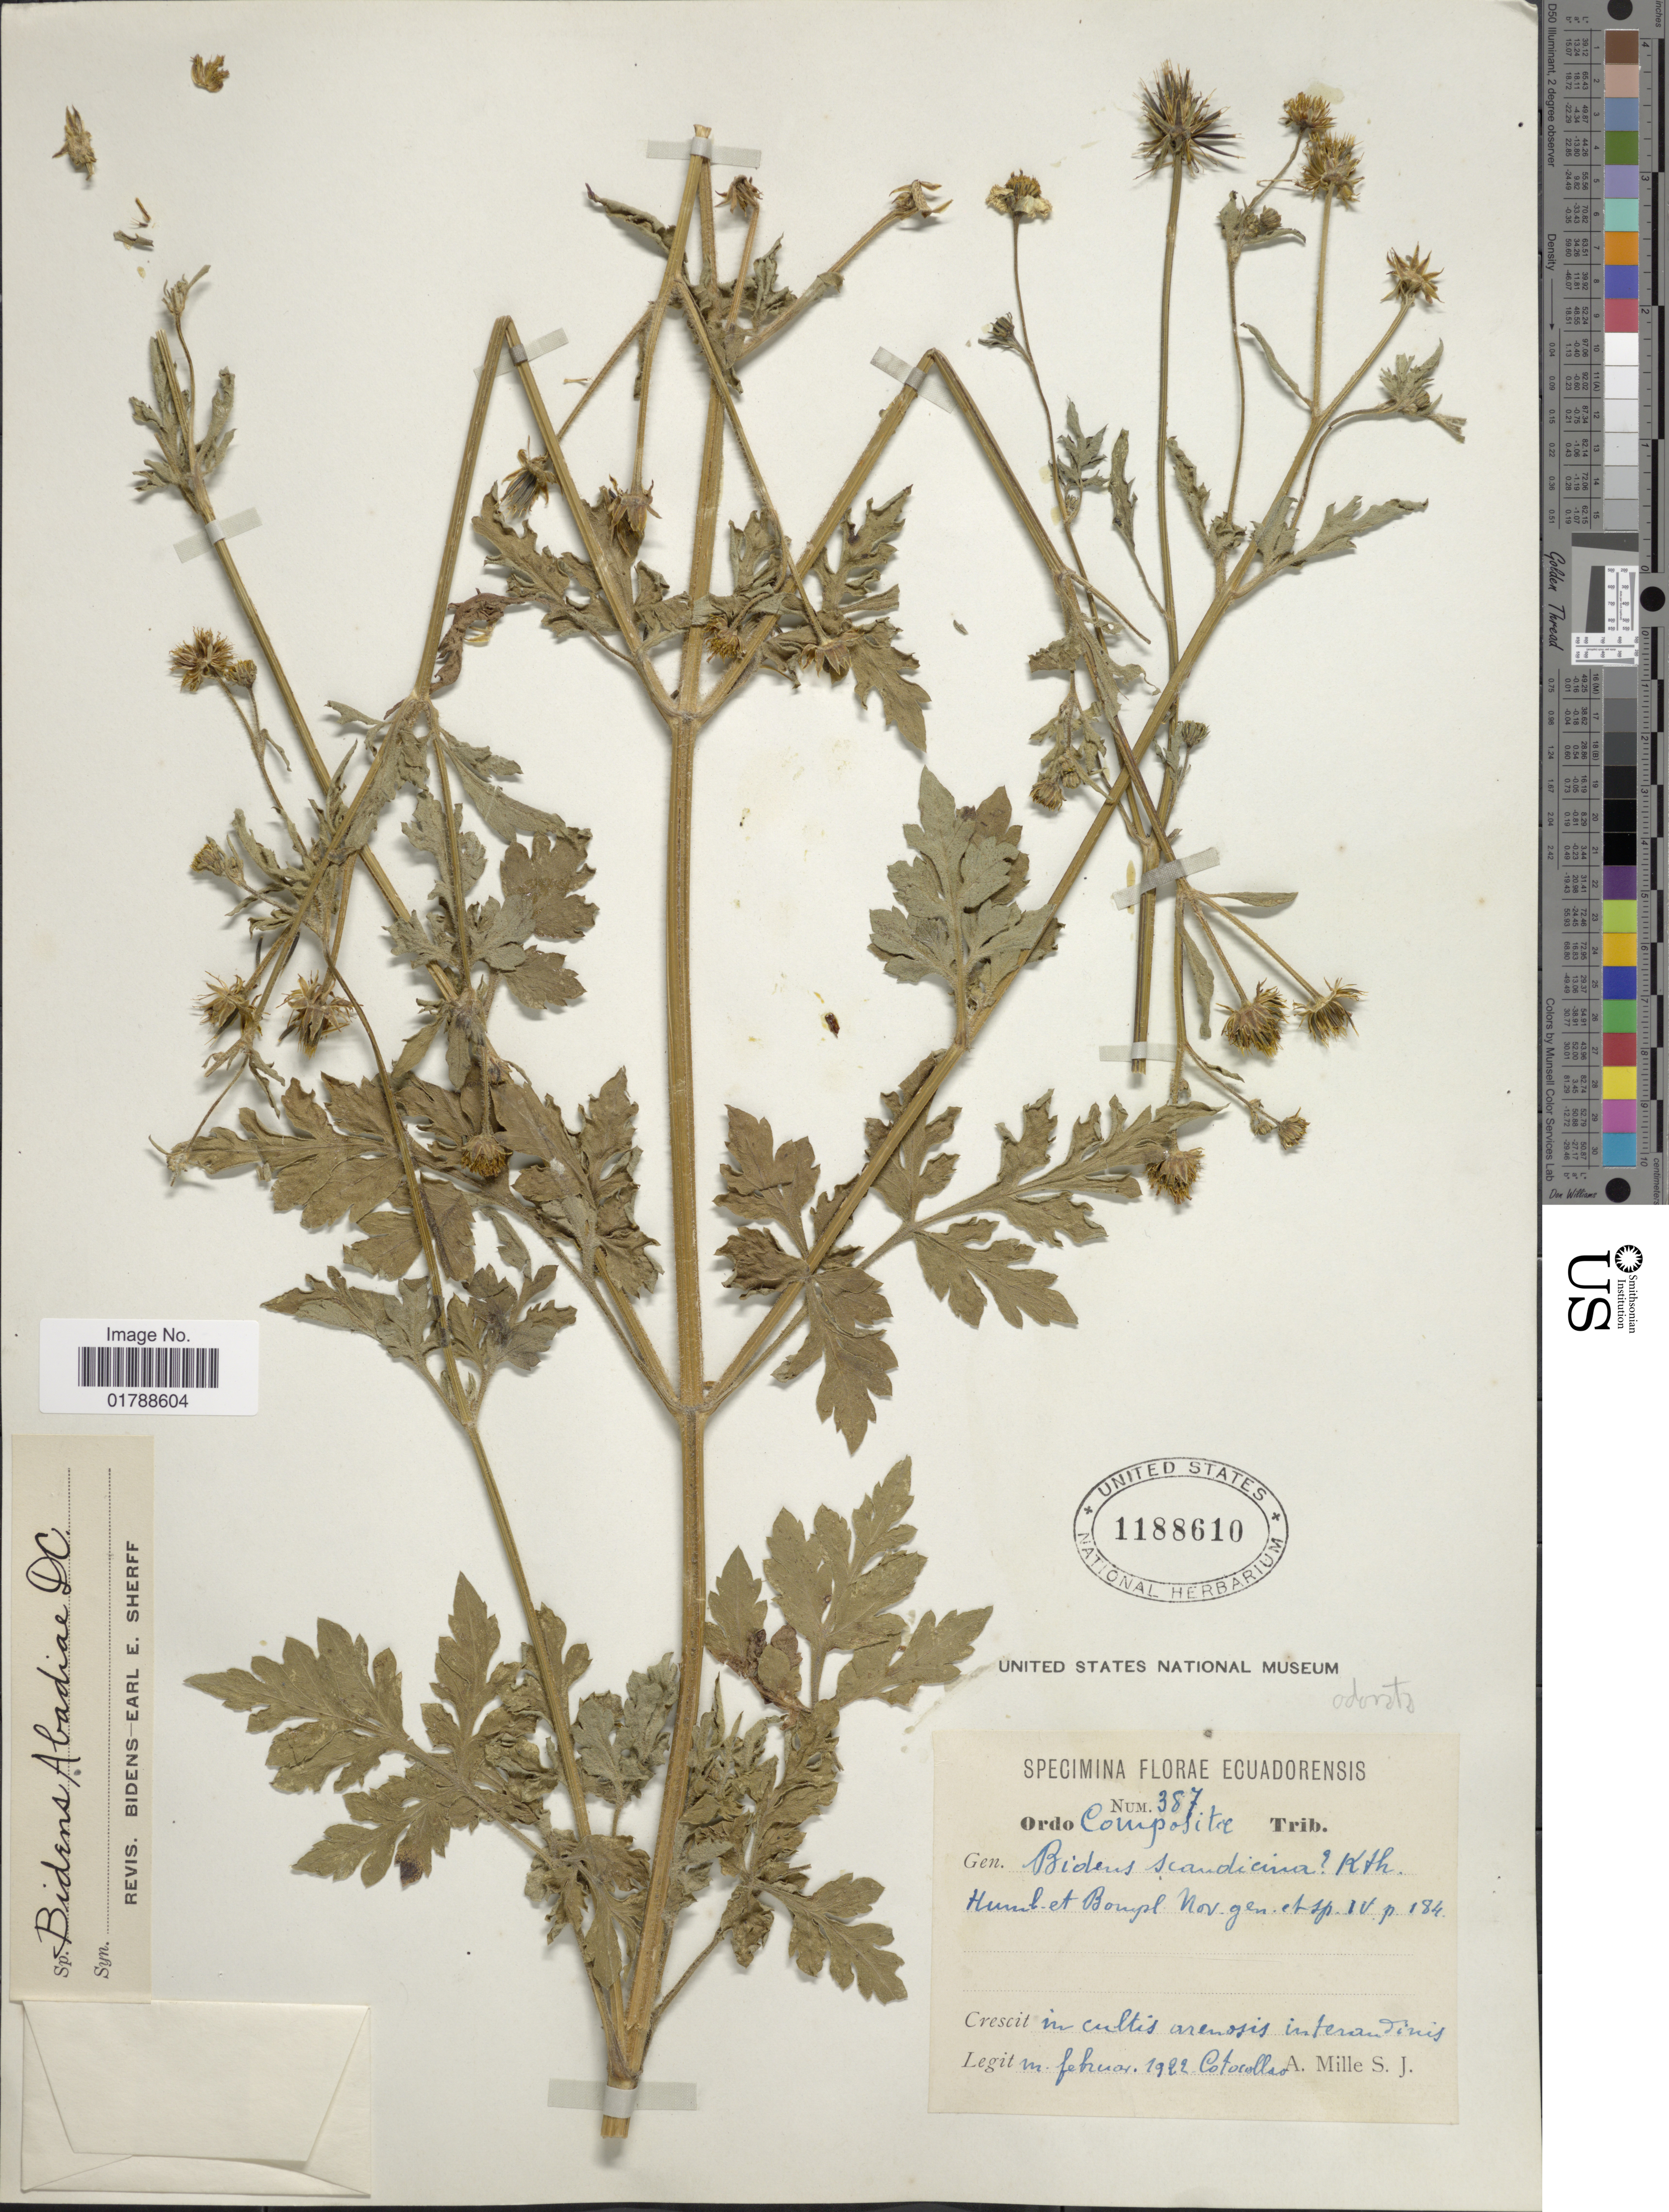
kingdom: Plantae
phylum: Tracheophyta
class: Magnoliopsida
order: Asterales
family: Asteraceae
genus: Bidens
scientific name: Bidens odorata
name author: Cav.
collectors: A. Mille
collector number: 387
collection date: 1922-02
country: Ecuador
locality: Cotocollao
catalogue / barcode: US 1188610